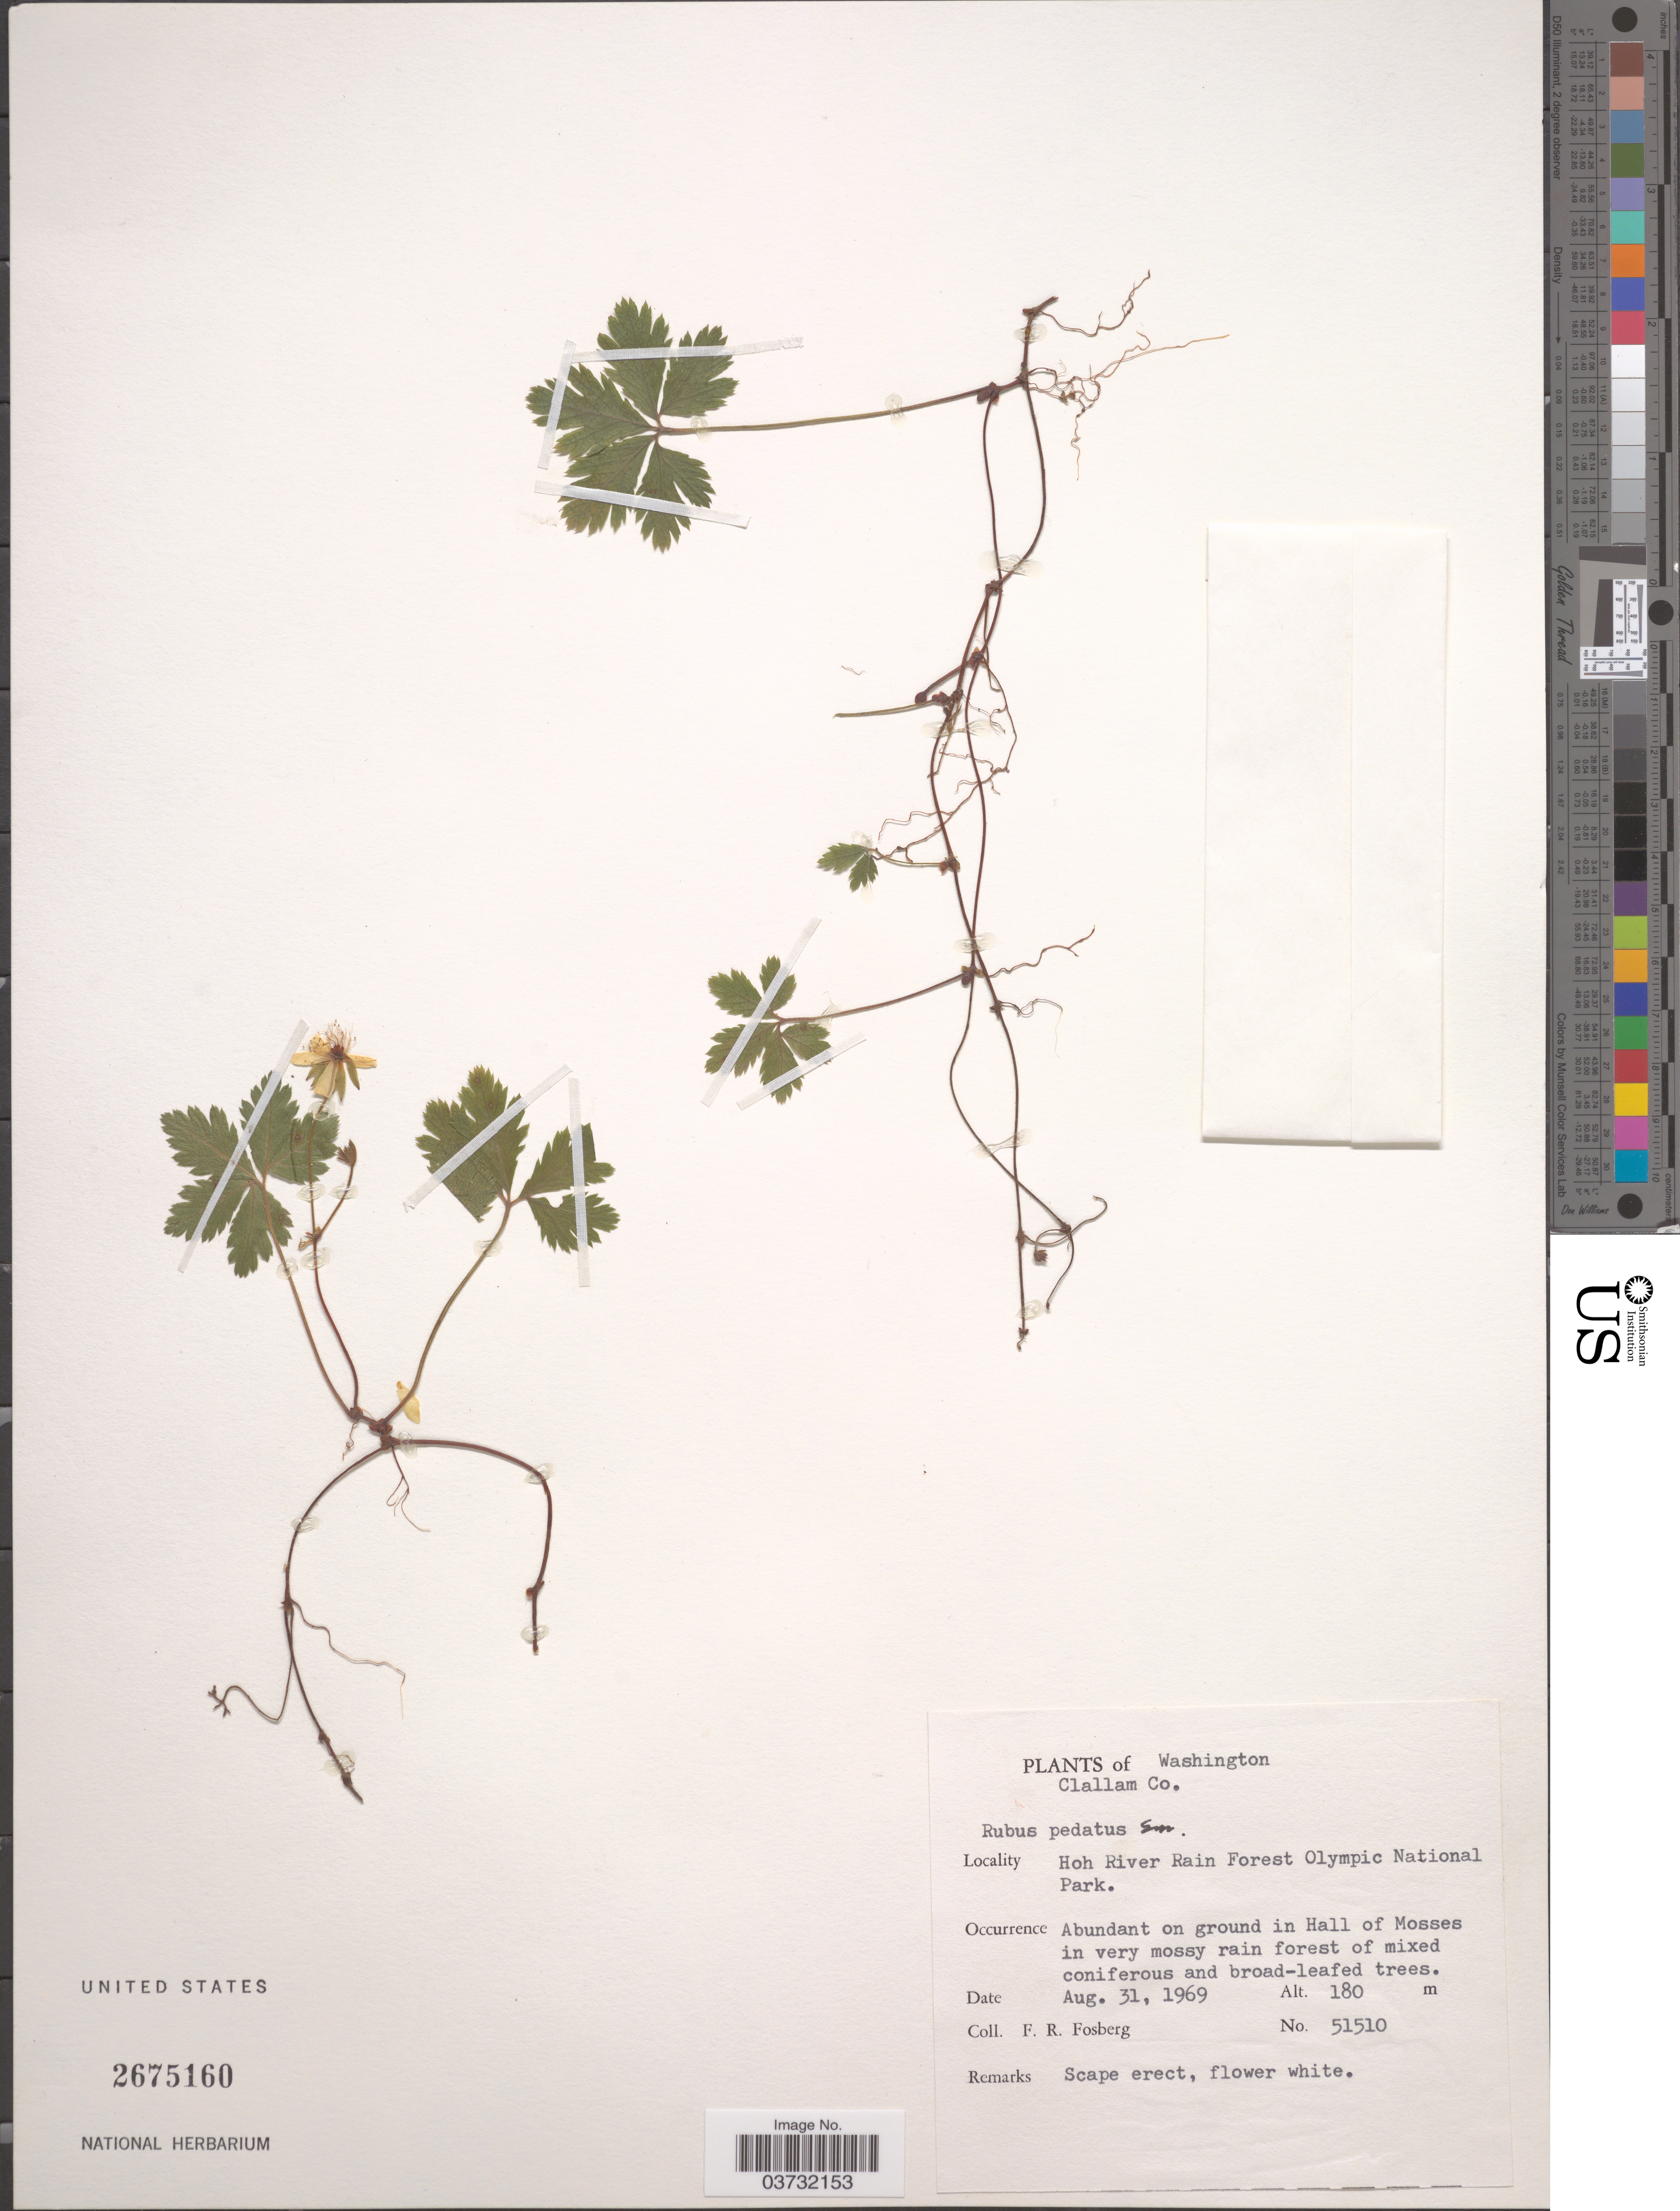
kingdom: Plantae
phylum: Tracheophyta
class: Magnoliopsida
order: Rosales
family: Rosaceae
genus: Rubus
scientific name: Rubus pedatus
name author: Sm.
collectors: F. R. Fosberg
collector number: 51510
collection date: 1969-08-31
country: United States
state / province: Washington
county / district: Clallam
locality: Clallam Co. Hoh River Rain Forest Olympic National Park.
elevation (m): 180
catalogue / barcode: US 2675160